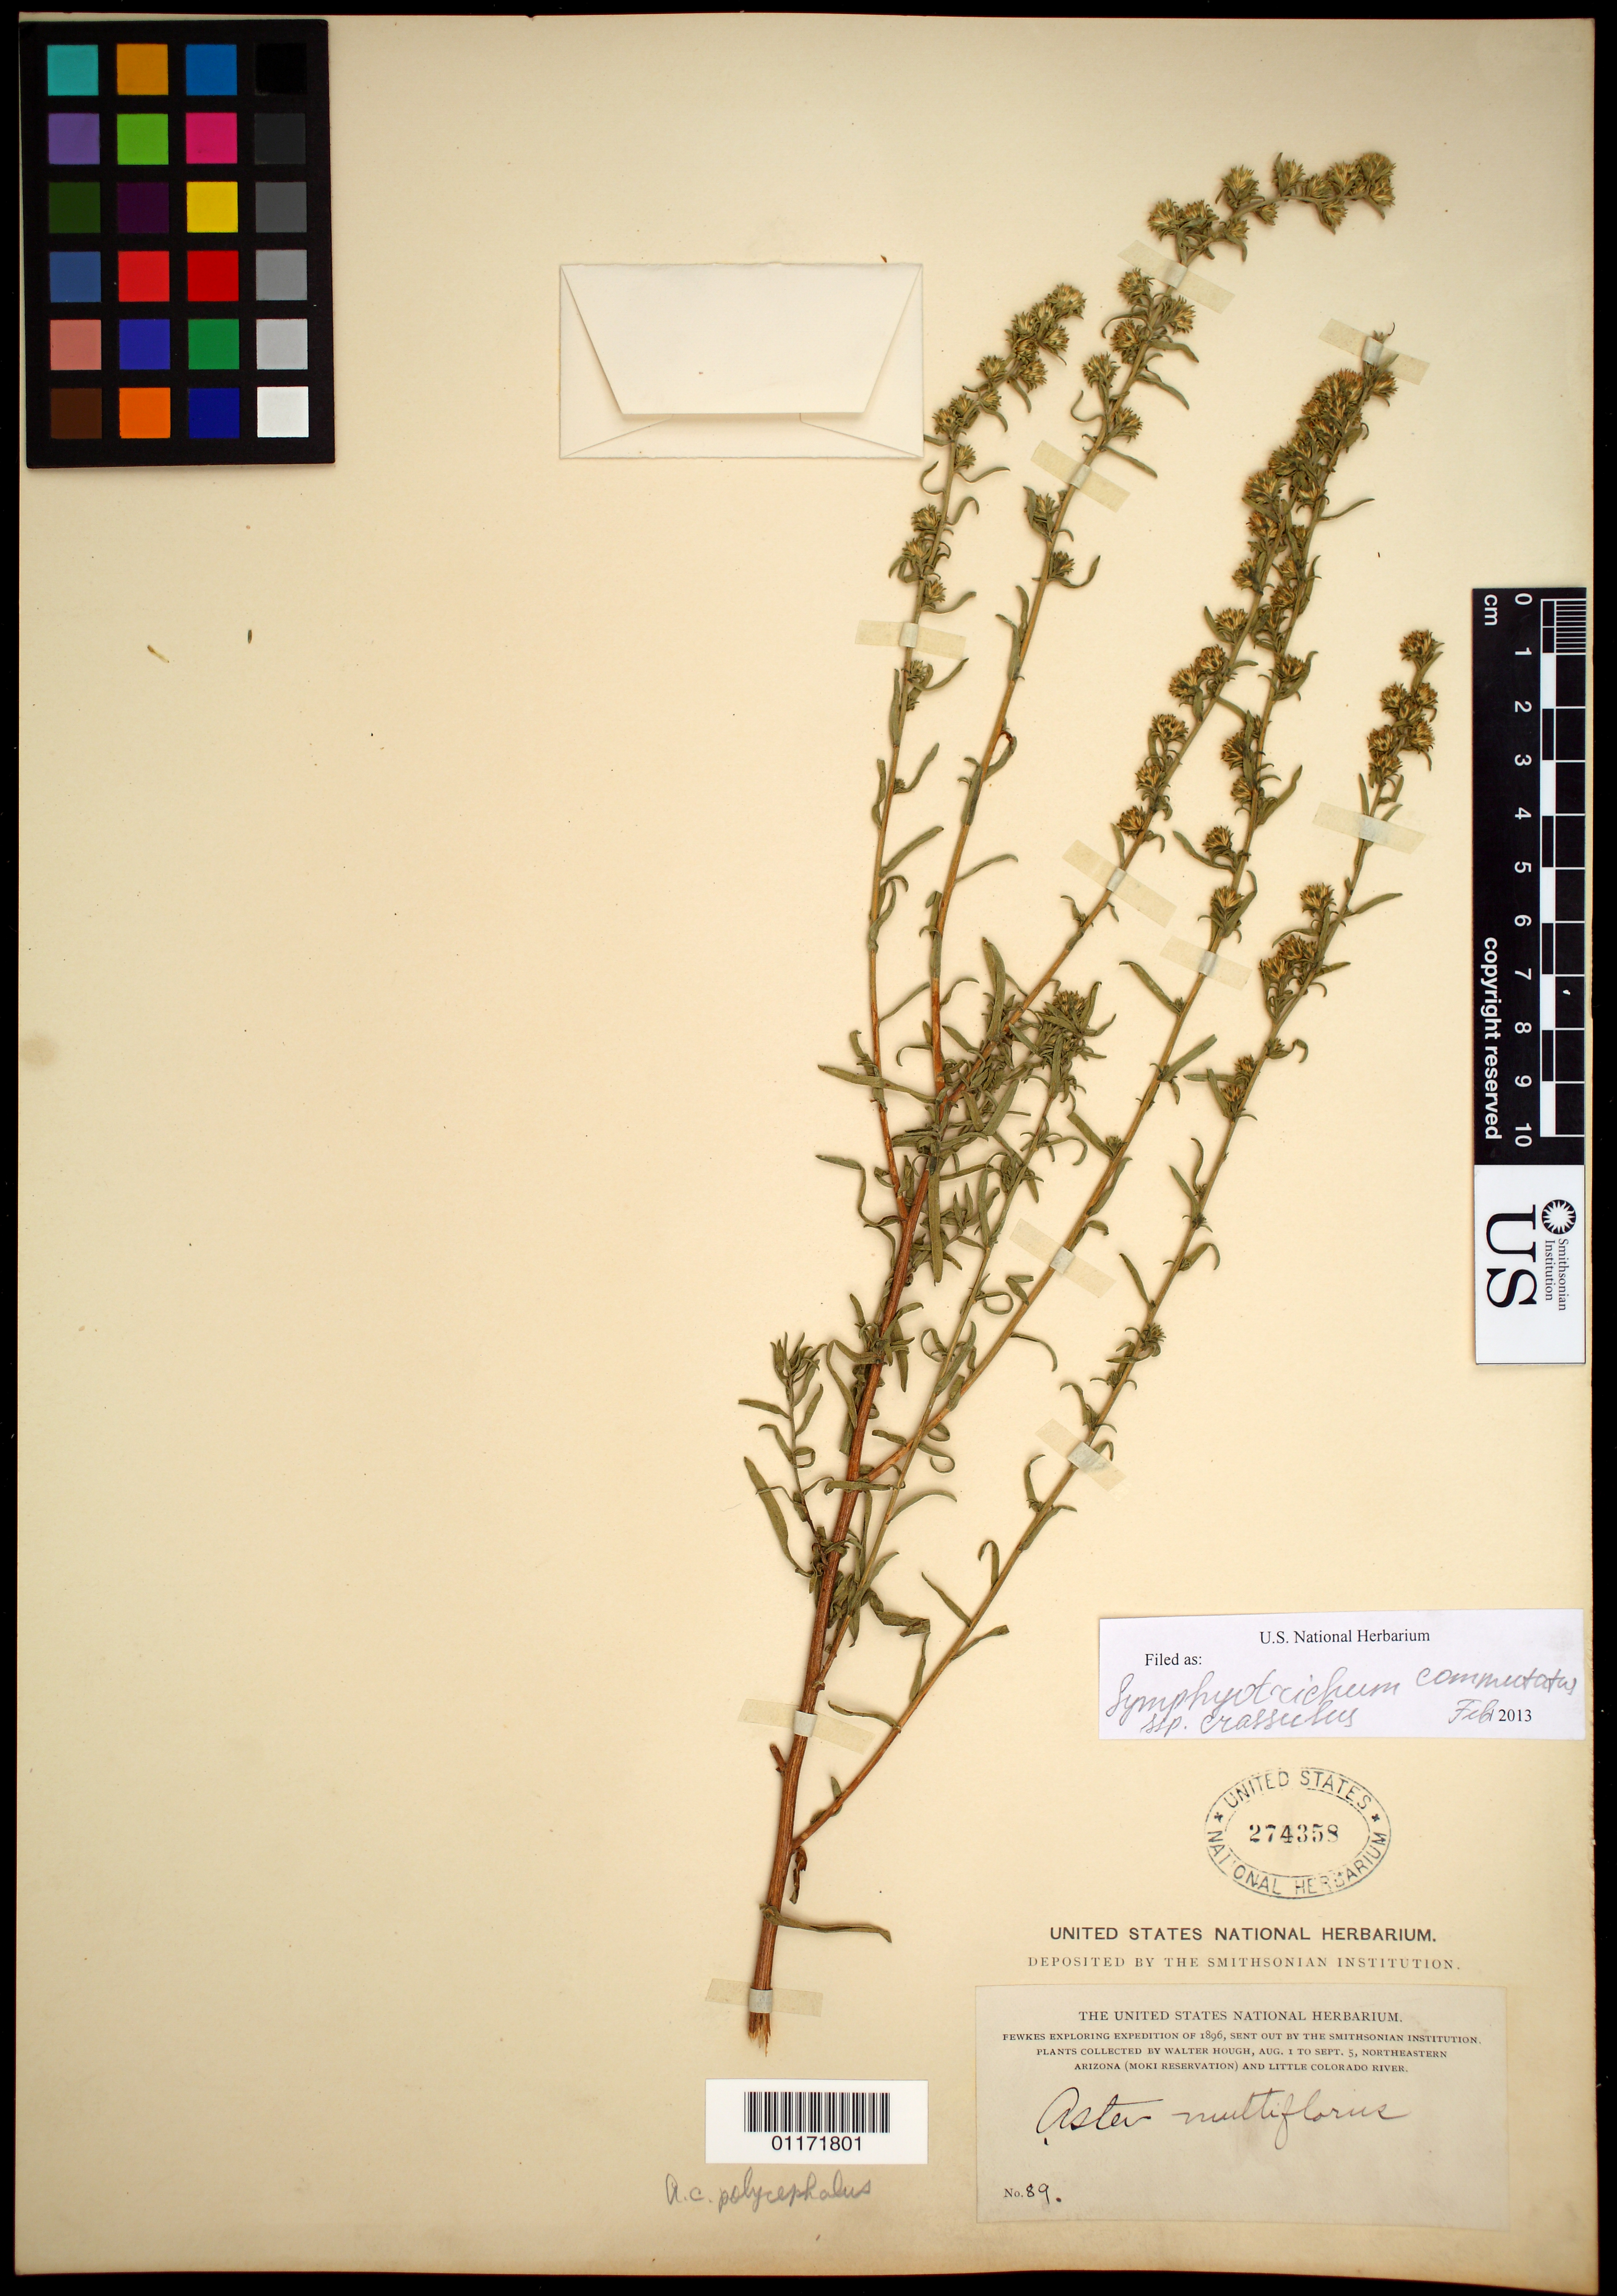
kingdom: Plantae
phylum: Tracheophyta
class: Magnoliopsida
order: Asterales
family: Asteraceae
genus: Symphyotrichum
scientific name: Symphyotrichum falcatum var. commutatum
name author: (Torr. & A. Gray) G.L. Nesom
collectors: W. Hough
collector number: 89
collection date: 1896-08-01/1896-09-05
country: United States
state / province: Arizona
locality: Moki Reservation and Little Colorado River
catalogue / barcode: US 274358